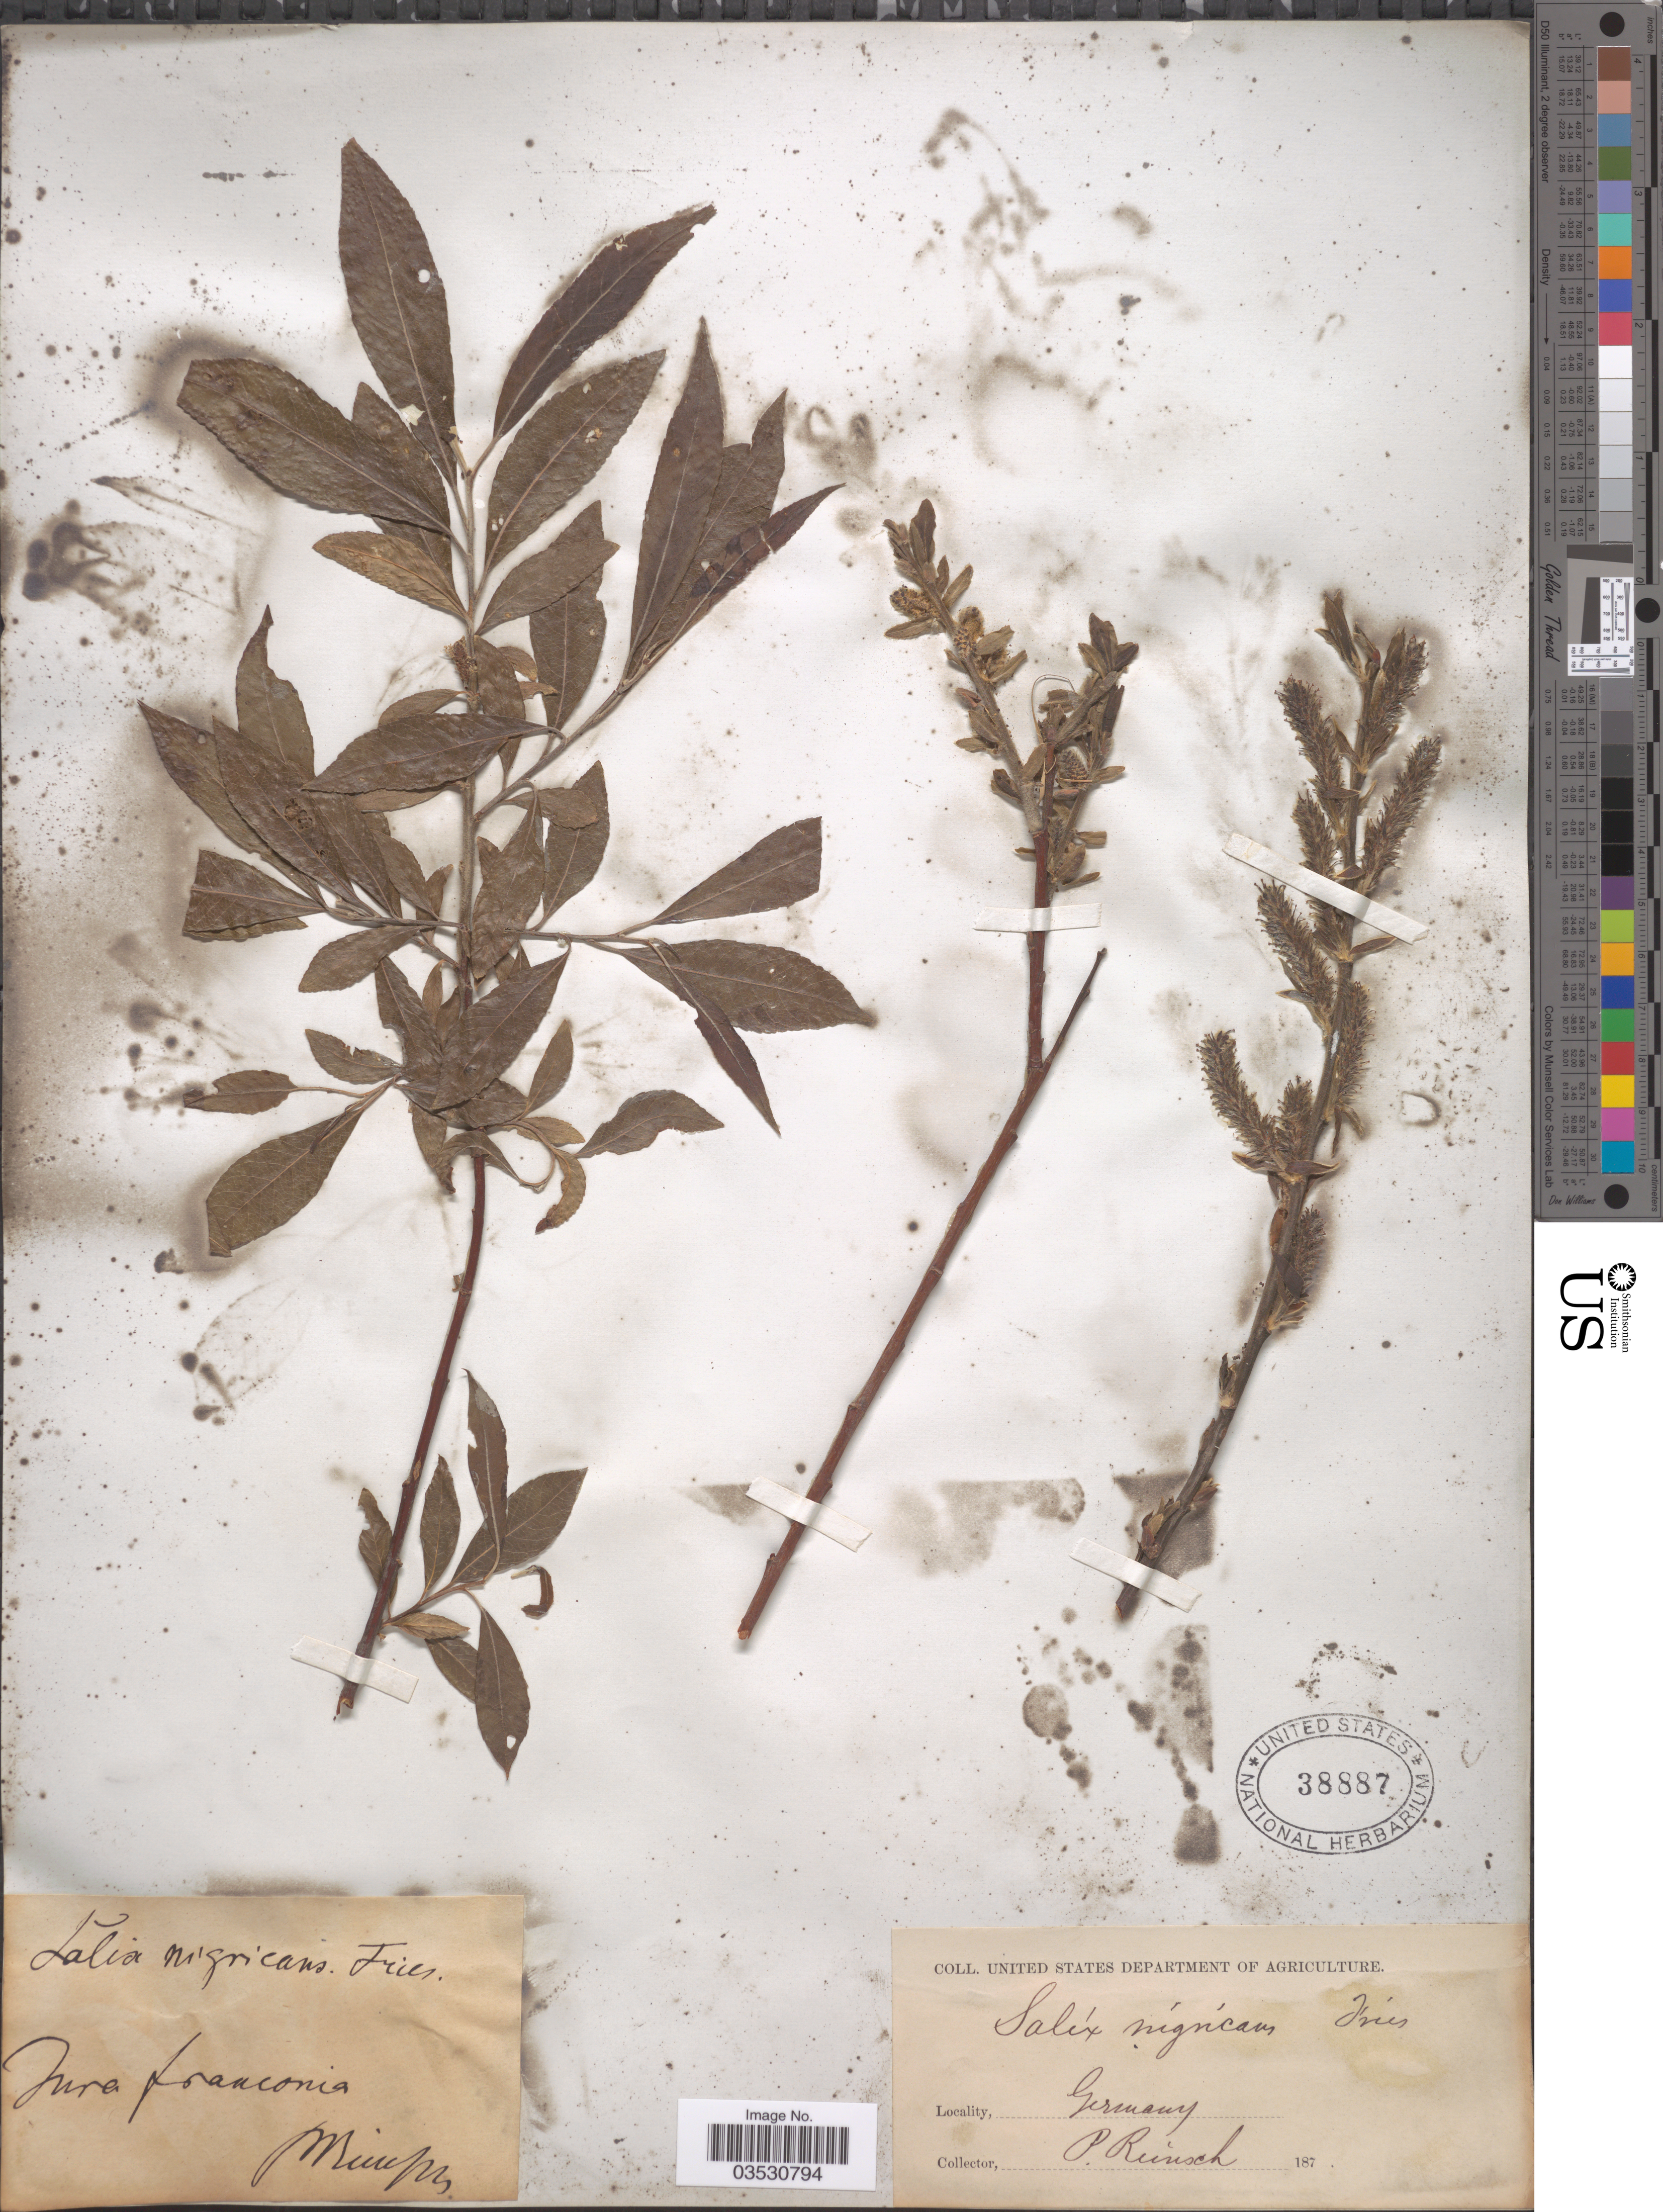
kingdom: Plantae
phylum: Tracheophyta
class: Magnoliopsida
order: Malpighiales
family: Salicaceae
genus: Salix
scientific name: Salix nigricans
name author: Sm.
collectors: P. Reinsch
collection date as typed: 187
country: Germany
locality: Jura franconia.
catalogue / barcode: US 38887